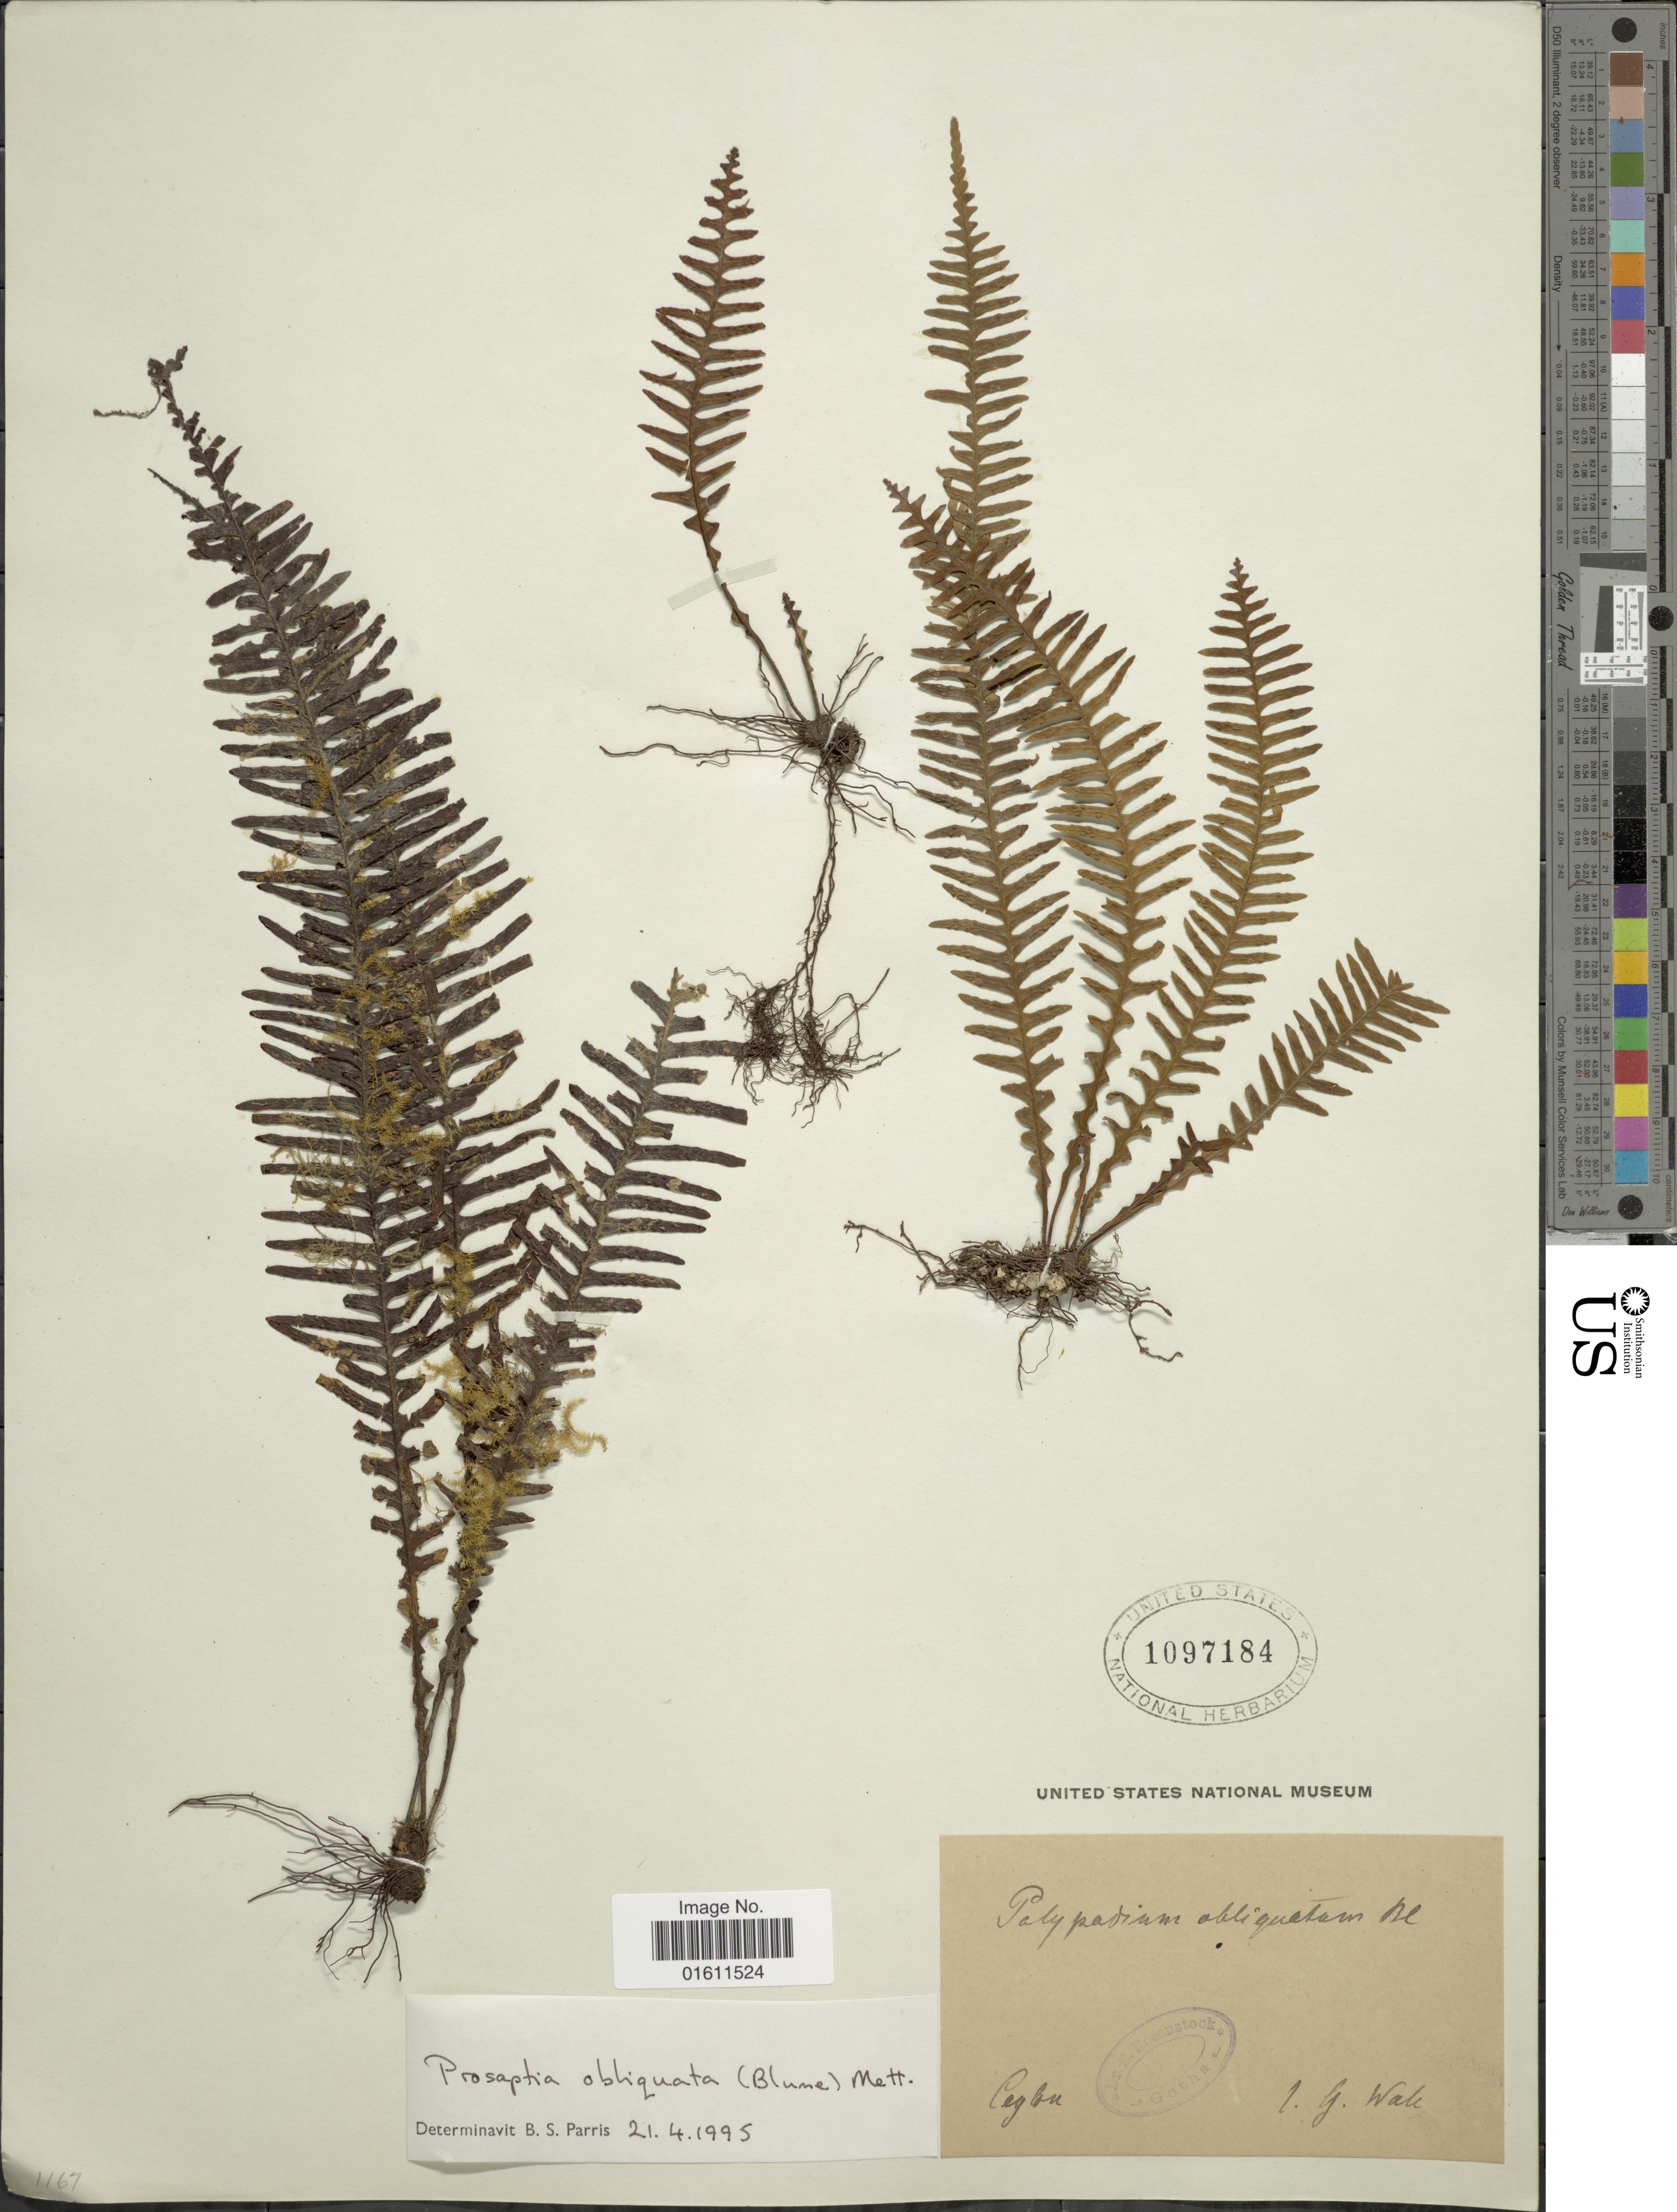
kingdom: Plantae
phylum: Tracheophyta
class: Polypodiopsida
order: Polypodiales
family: Polypodiaceae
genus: Prosaptia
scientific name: Prosaptia obliquata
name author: (Blume) Mett.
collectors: J. Wale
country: Sri Lanka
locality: Ceylon.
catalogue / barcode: US 1097184